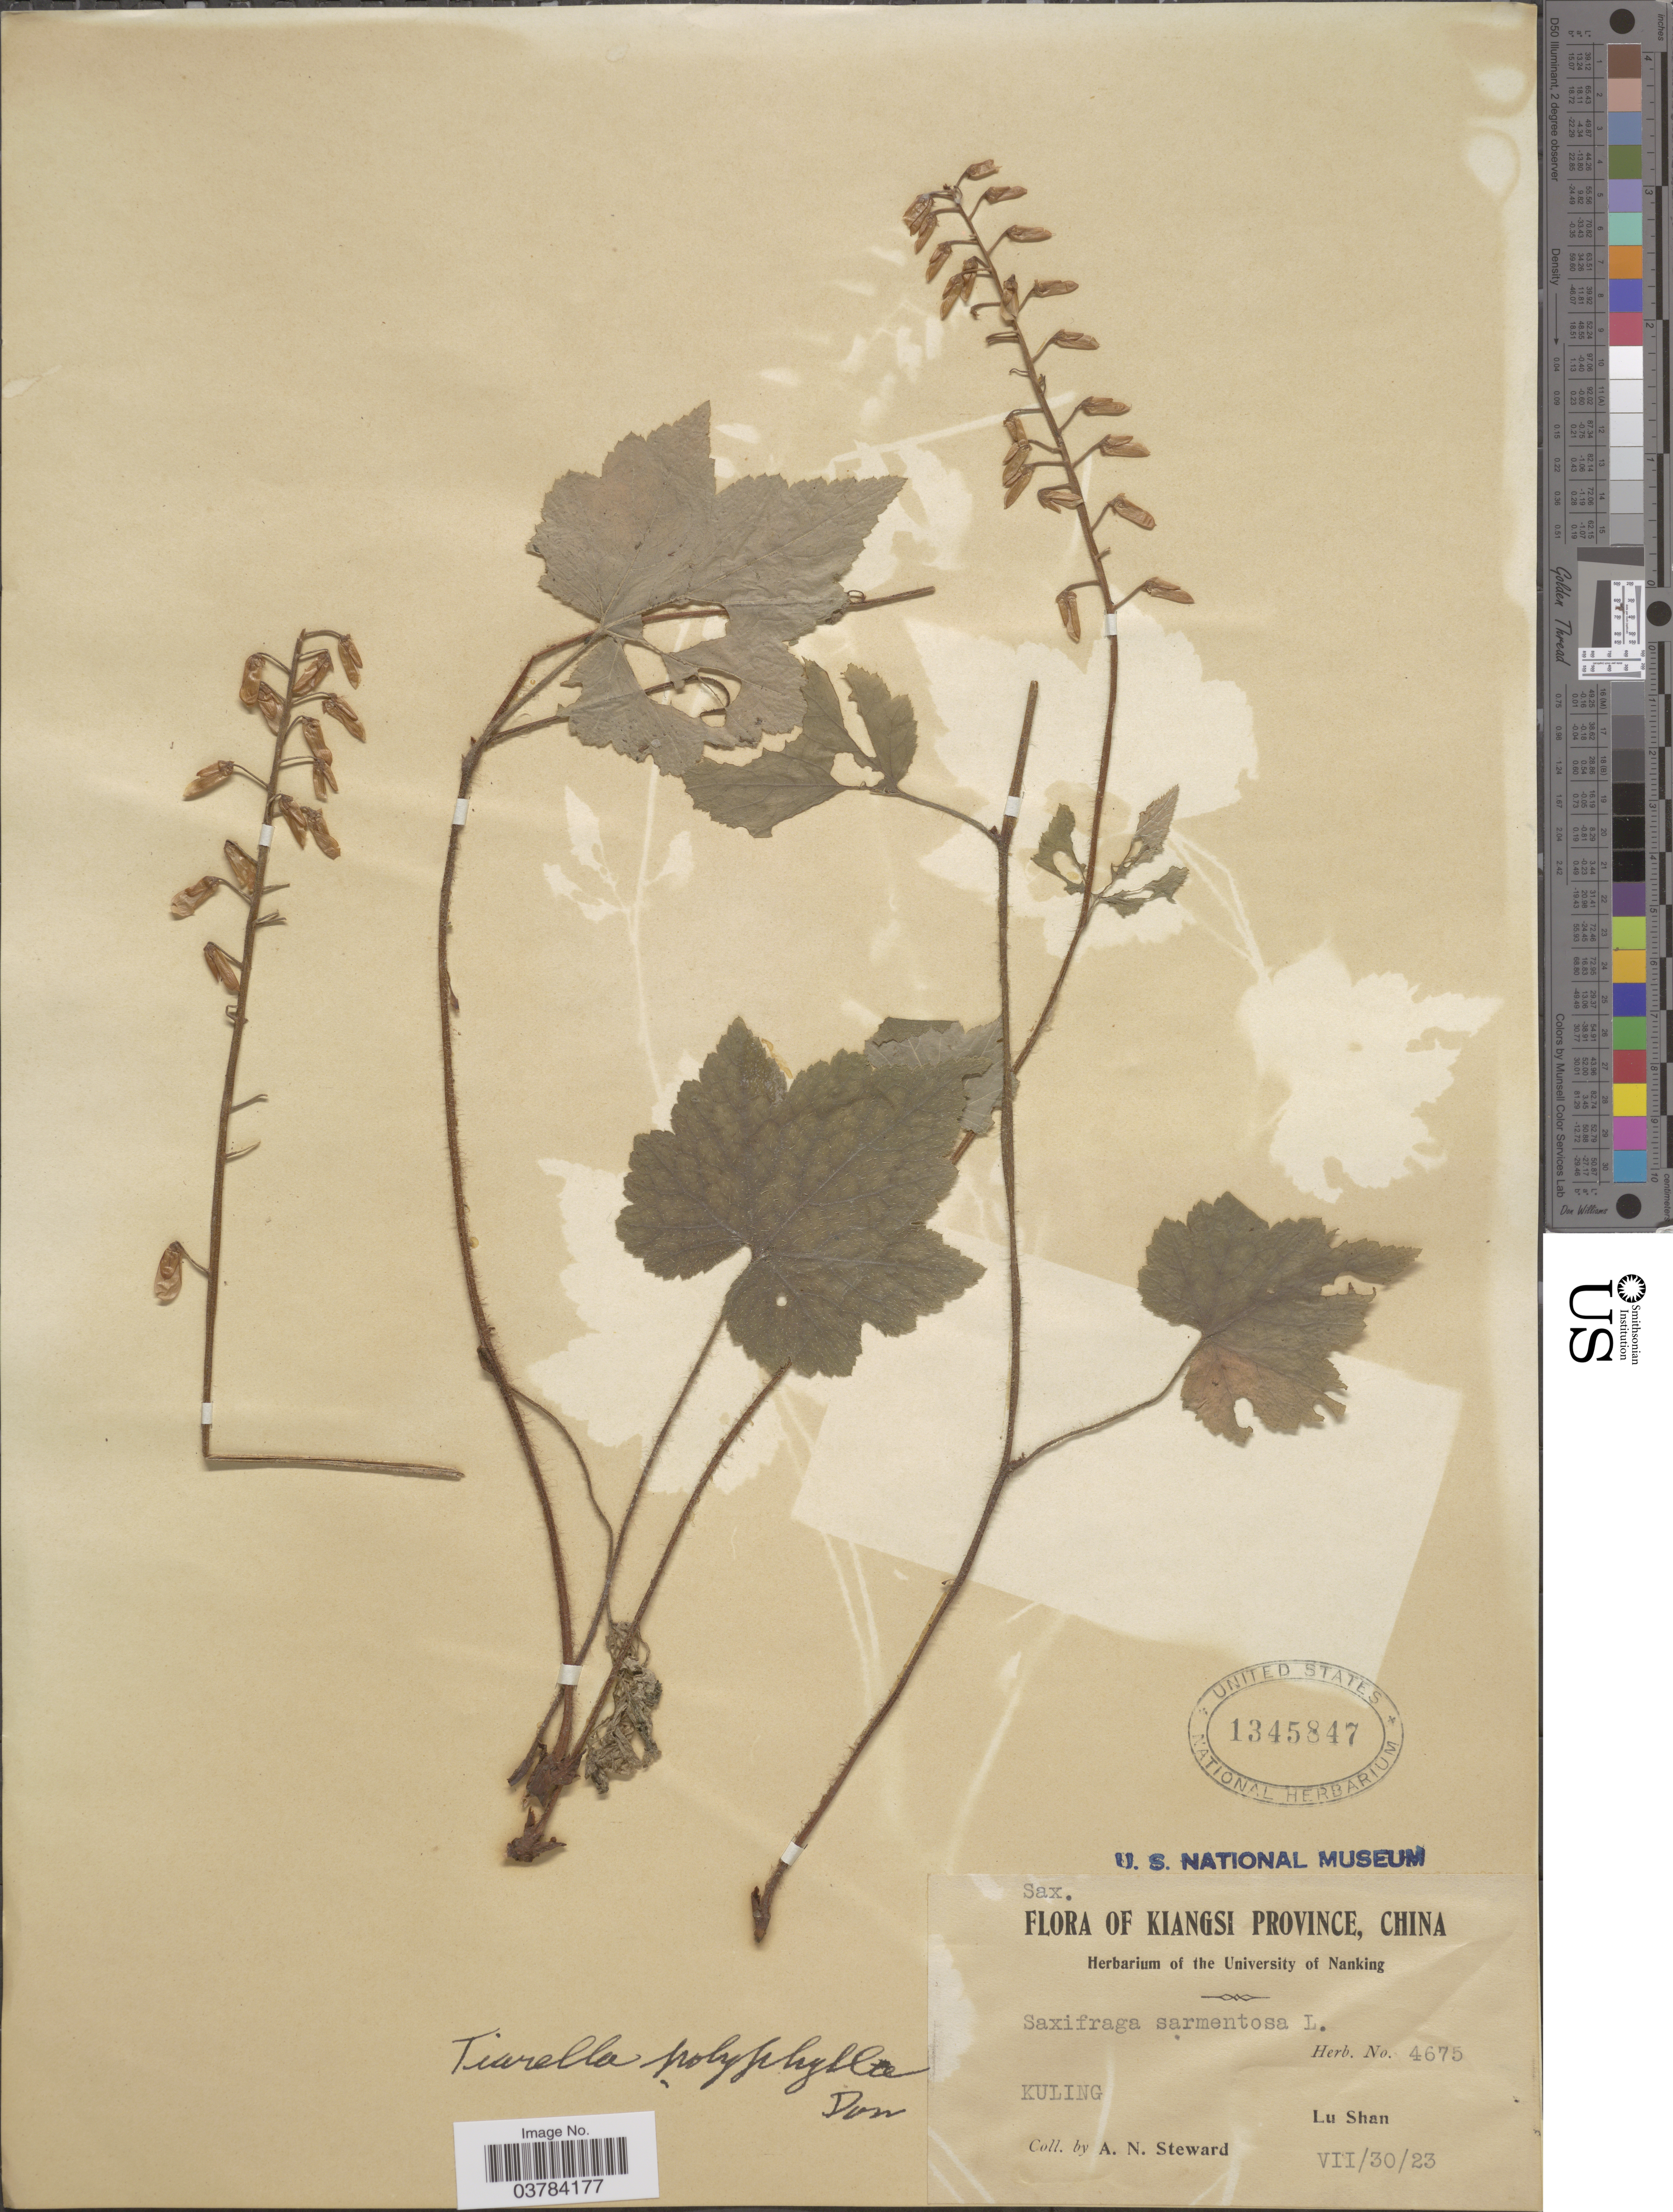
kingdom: Plantae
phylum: Tracheophyta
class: Magnoliopsida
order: Saxifragales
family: Saxifragaceae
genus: Tiarella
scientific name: Tiarella polyphylla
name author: D. Don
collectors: A. N. Steward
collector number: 4675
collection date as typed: Transcribed d/m/y: 30/7/23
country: China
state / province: Jiangxi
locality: Kiangsi. Kuling. Lu Shan.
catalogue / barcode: US 1345847